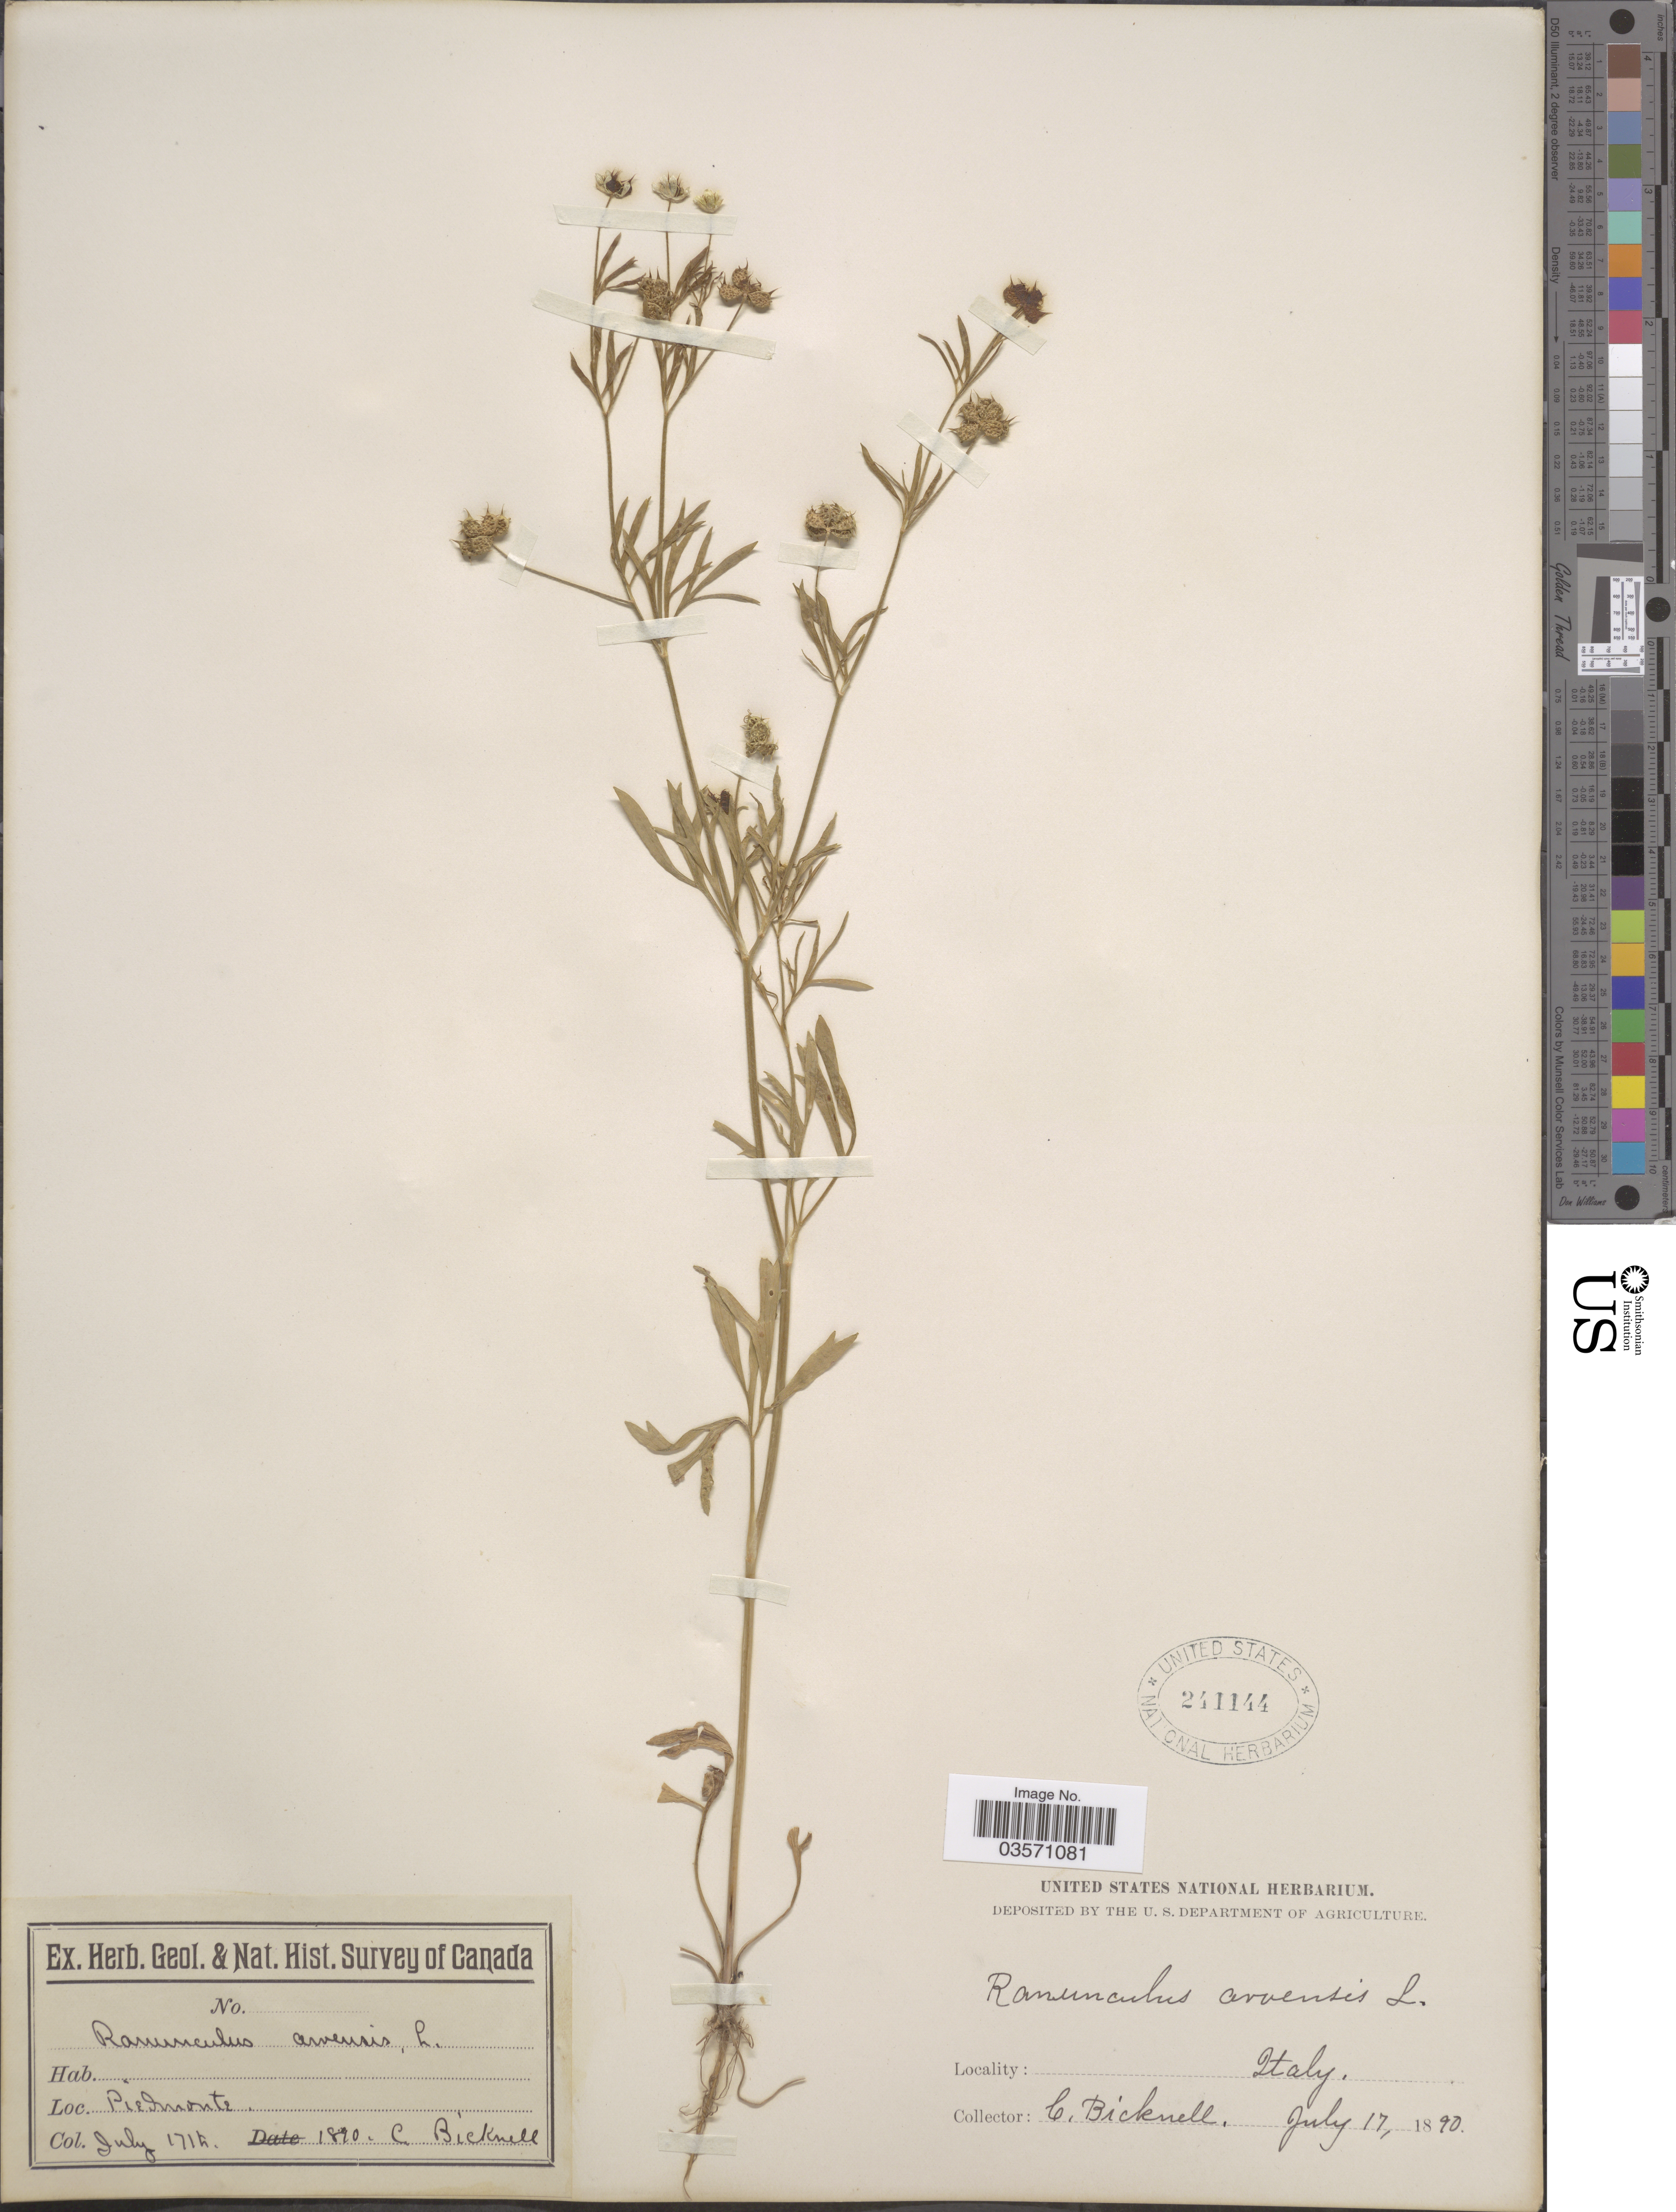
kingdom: Plantae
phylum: Tracheophyta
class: Magnoliopsida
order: Ranunculales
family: Ranunculaceae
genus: Ranunculus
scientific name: Ranunculus arvensis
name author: L.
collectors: C. Bicknell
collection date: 1890-07-17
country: Italy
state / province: Piedmont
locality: Piedmonte.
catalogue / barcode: US 241144